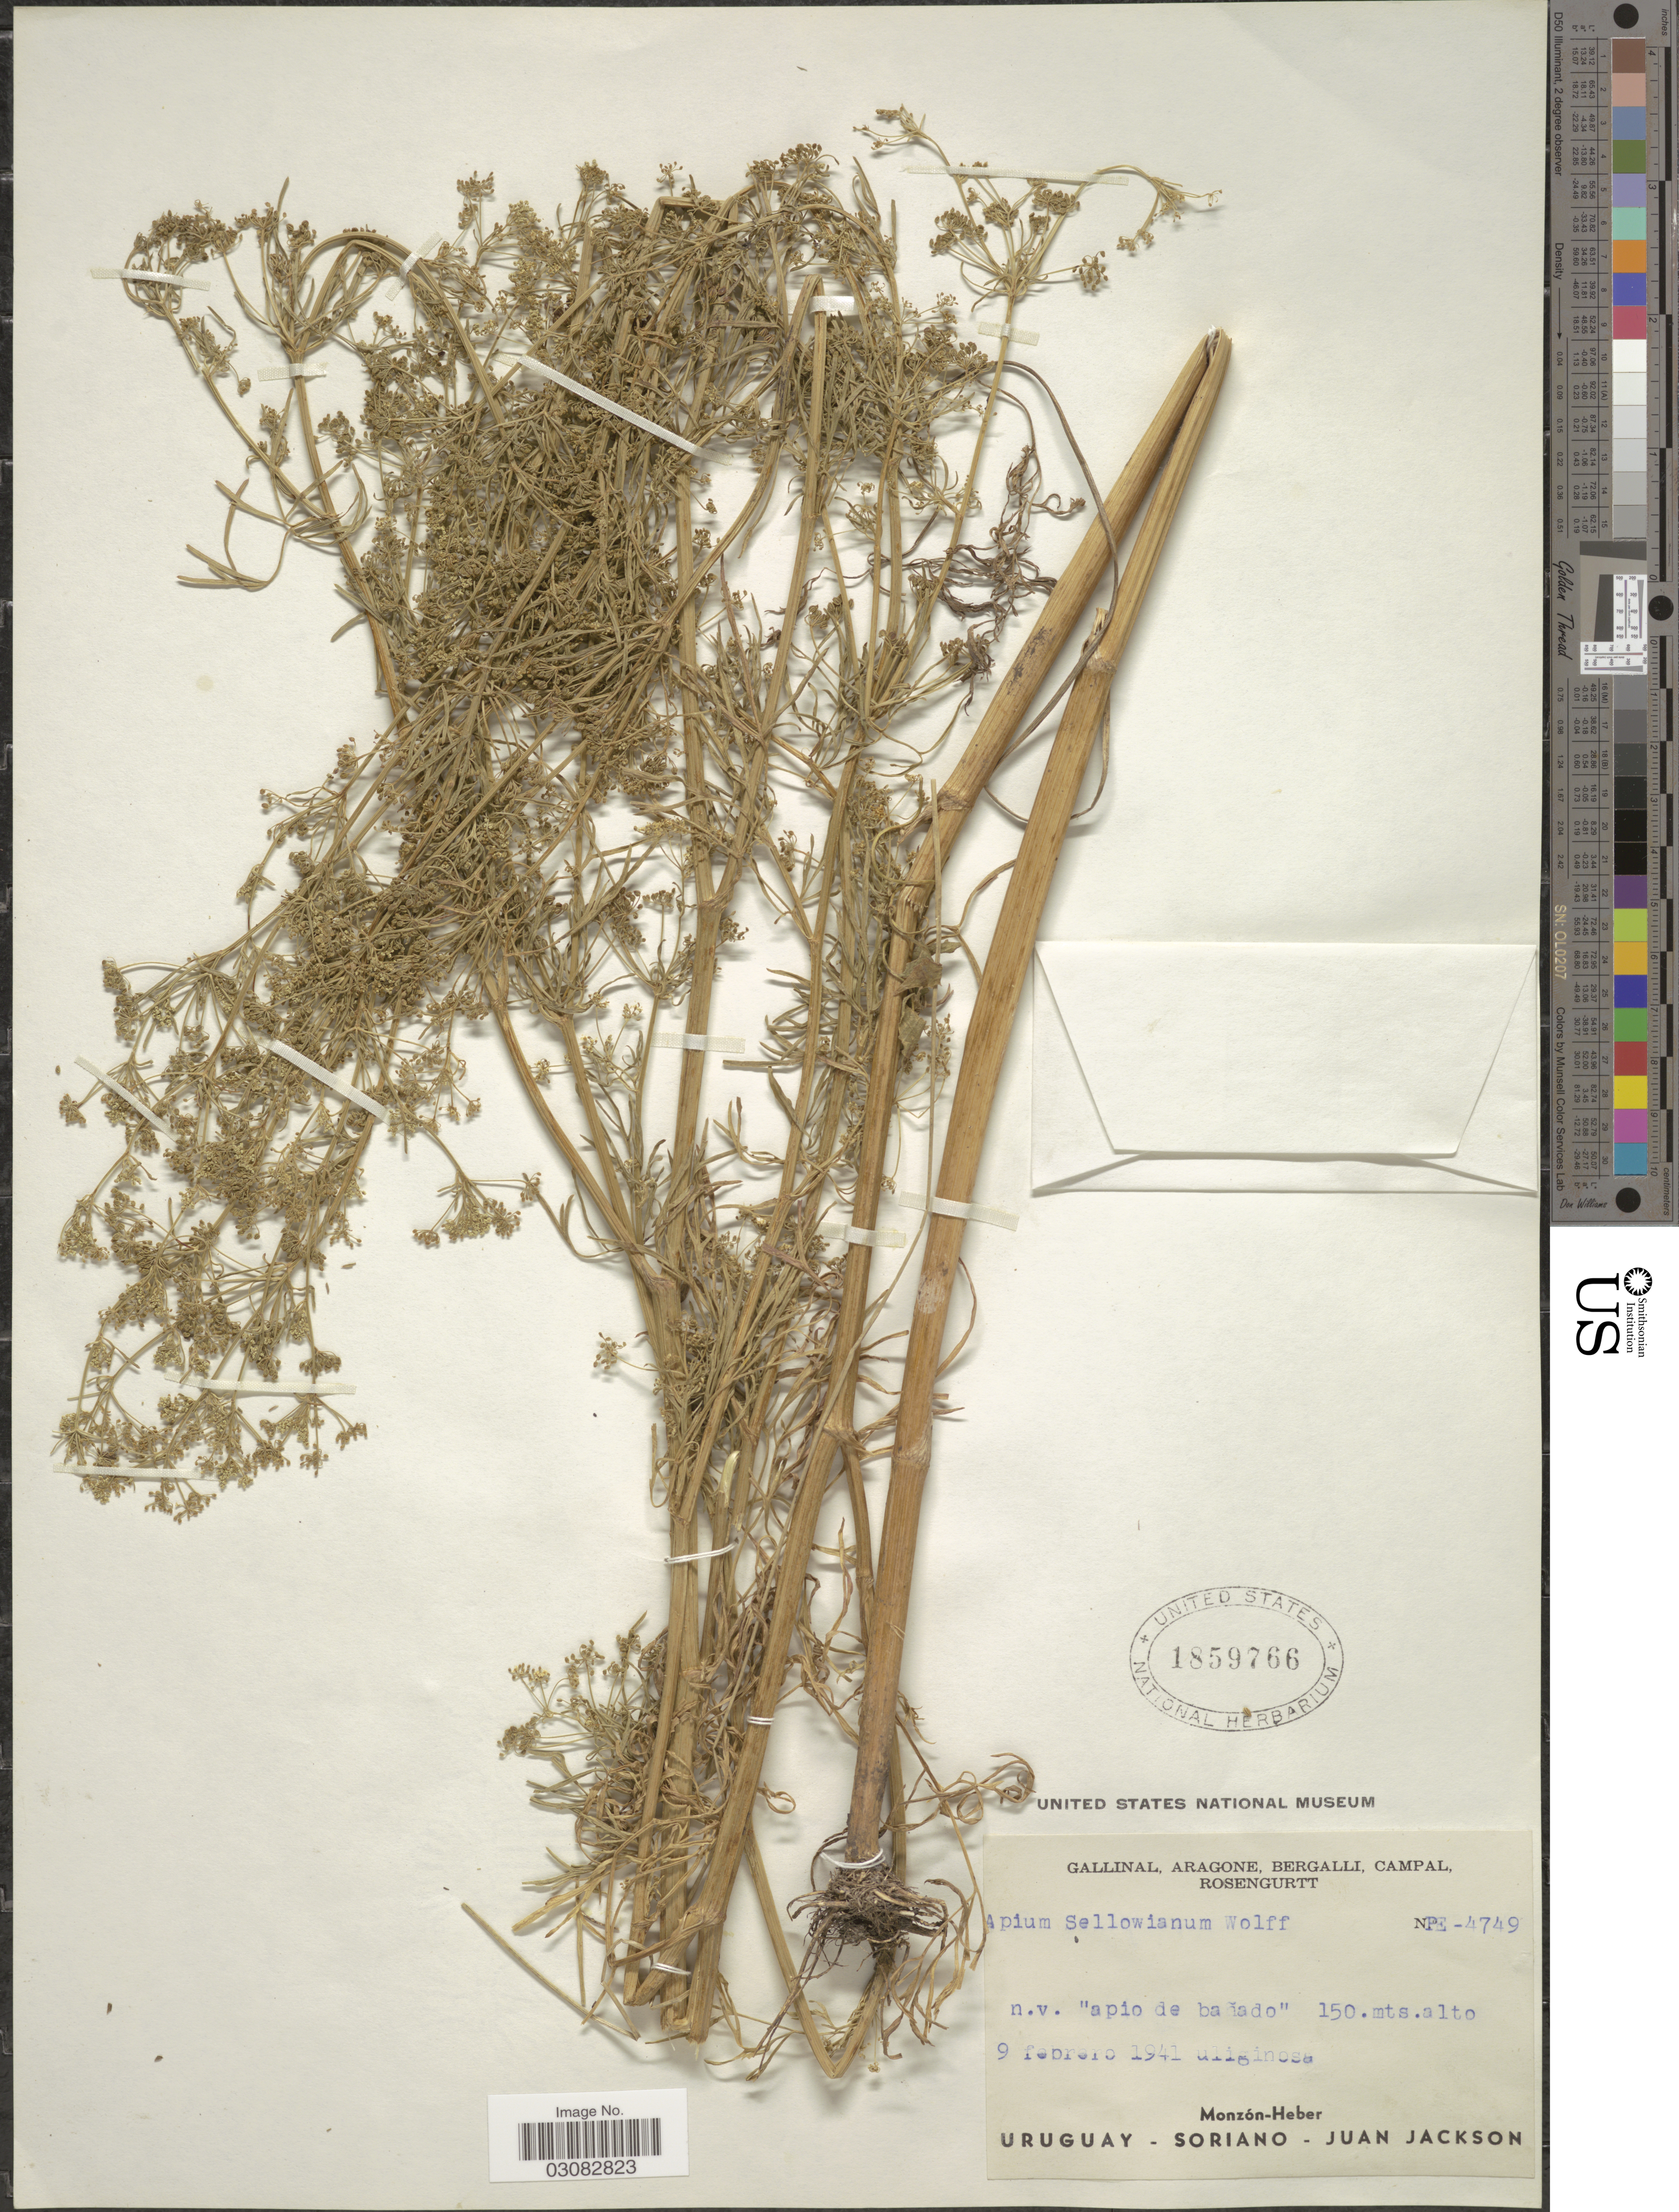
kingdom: Plantae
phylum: Tracheophyta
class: Magnoliopsida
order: Apiales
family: Apiaceae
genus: Apium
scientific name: Apium sellowianum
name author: H. Wolff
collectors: -. Gallinal, -- Aragone, -- Bergalli, -- Campal & Rosengurtt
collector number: PE-4749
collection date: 1941-02-09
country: Uruguay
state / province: Soriano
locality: Monzón-Heber. Juan Jackson.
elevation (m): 150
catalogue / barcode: US 1859766